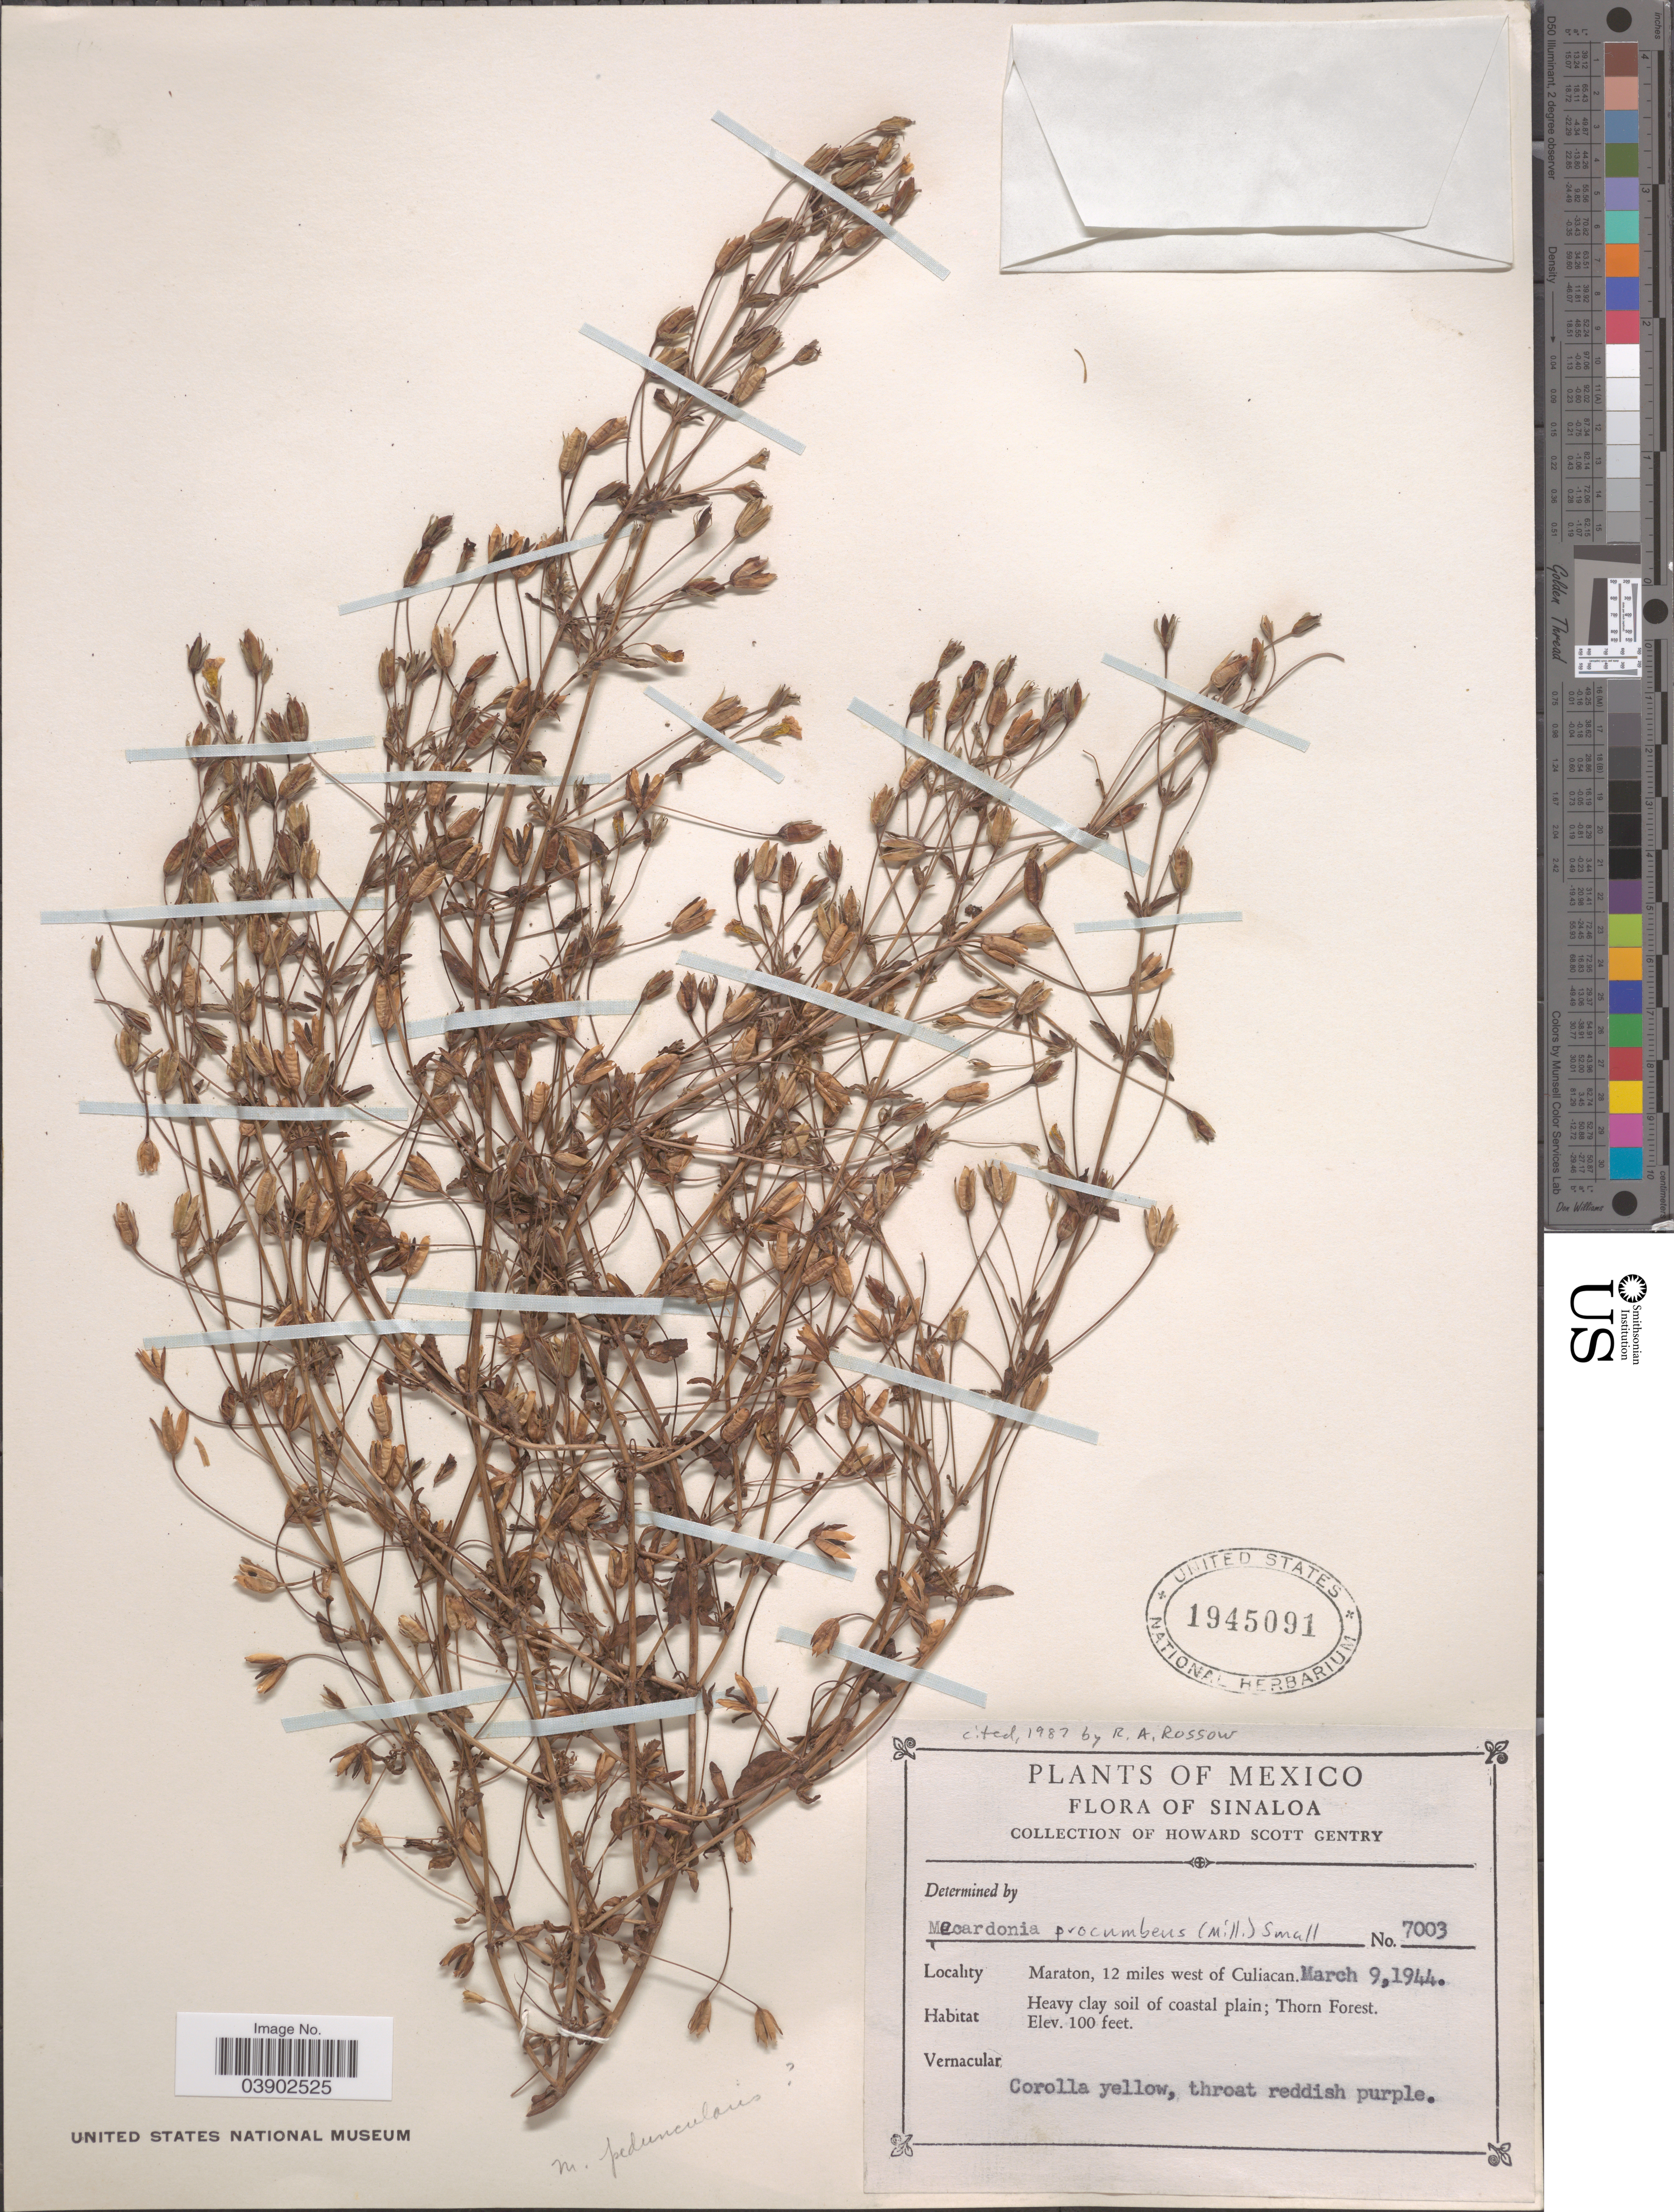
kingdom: Plantae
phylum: Tracheophyta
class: Magnoliopsida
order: Lamiales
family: Plantaginaceae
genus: Mecardonia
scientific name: Mecardonia procumbens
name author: (Mill.) Small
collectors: H. S. Gentry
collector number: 7003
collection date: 1944-03-09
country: Mexico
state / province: Sinaloa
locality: Maraton, 12 miles west of Culiacan. Thorn Forest.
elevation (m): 30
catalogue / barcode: US 1945091